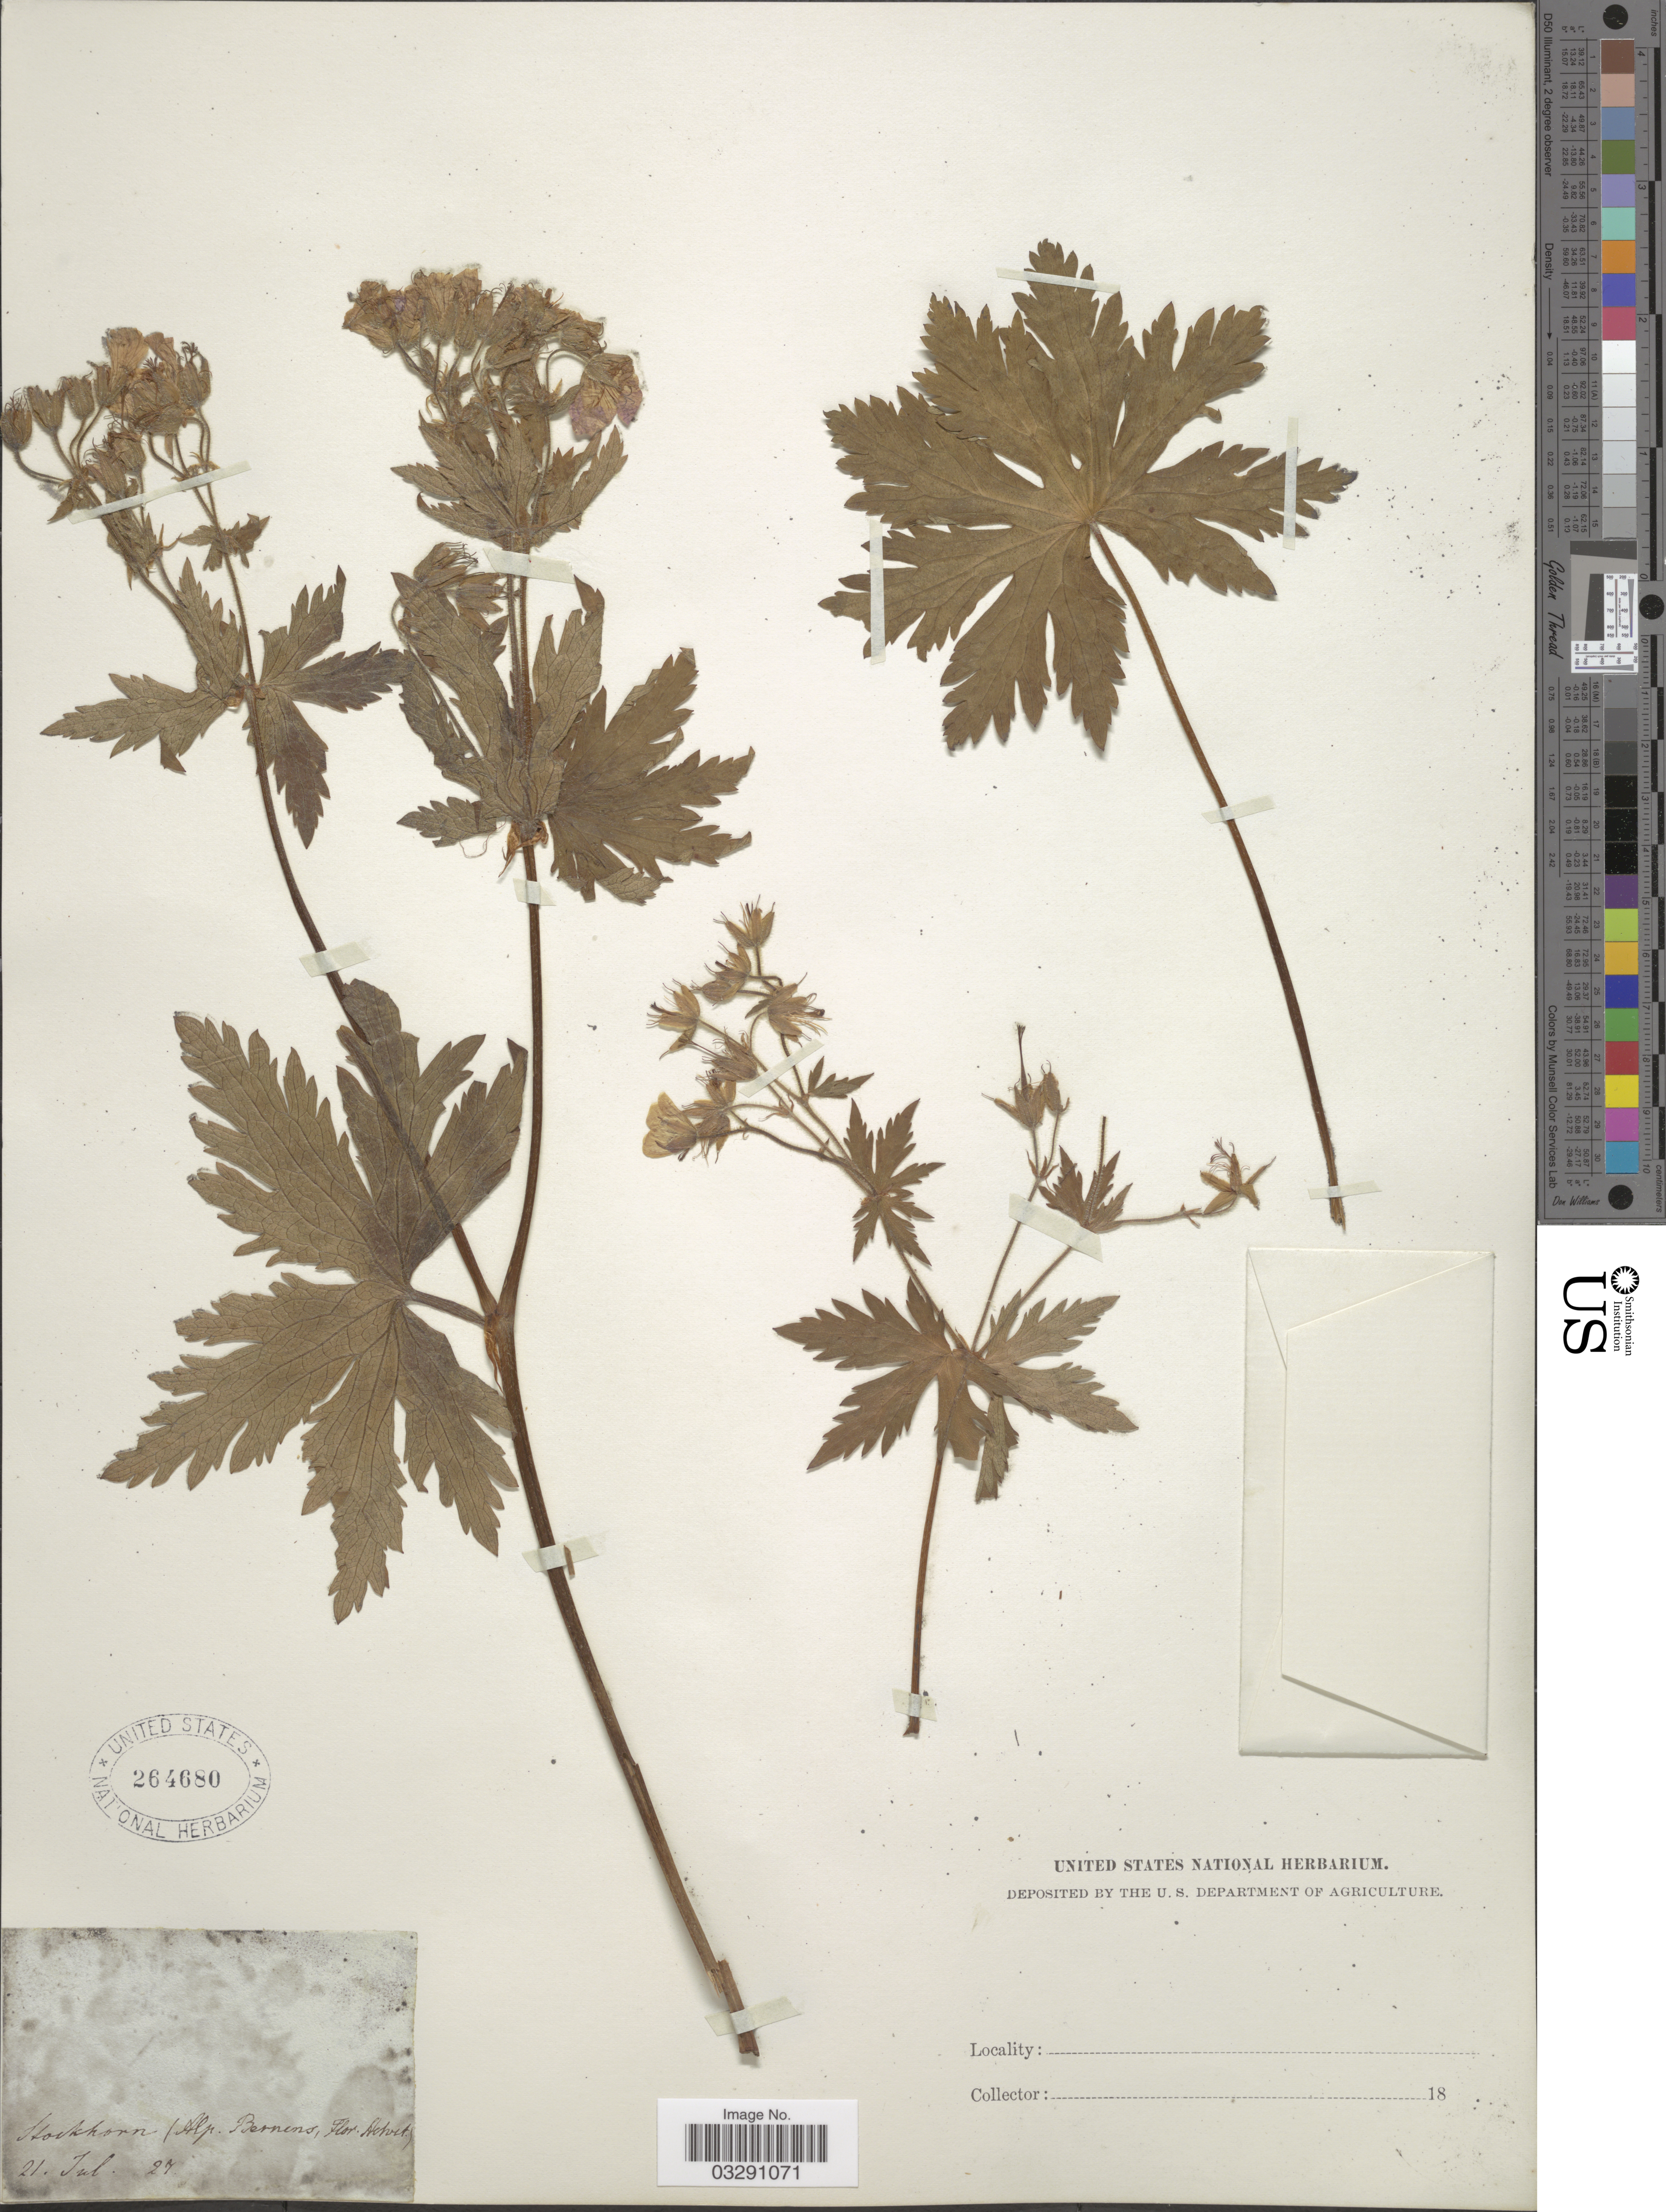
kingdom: Plantae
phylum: Tracheophyta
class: Magnoliopsida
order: Geraniales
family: Geraniaceae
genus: Geranium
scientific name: Geranium sp.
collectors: ex herb. United States National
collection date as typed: Transcribed d/m/y: 21/7/27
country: Switzerland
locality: Stockhorn (Alp. Bernens, Flor. Helvet.).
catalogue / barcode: US 264680